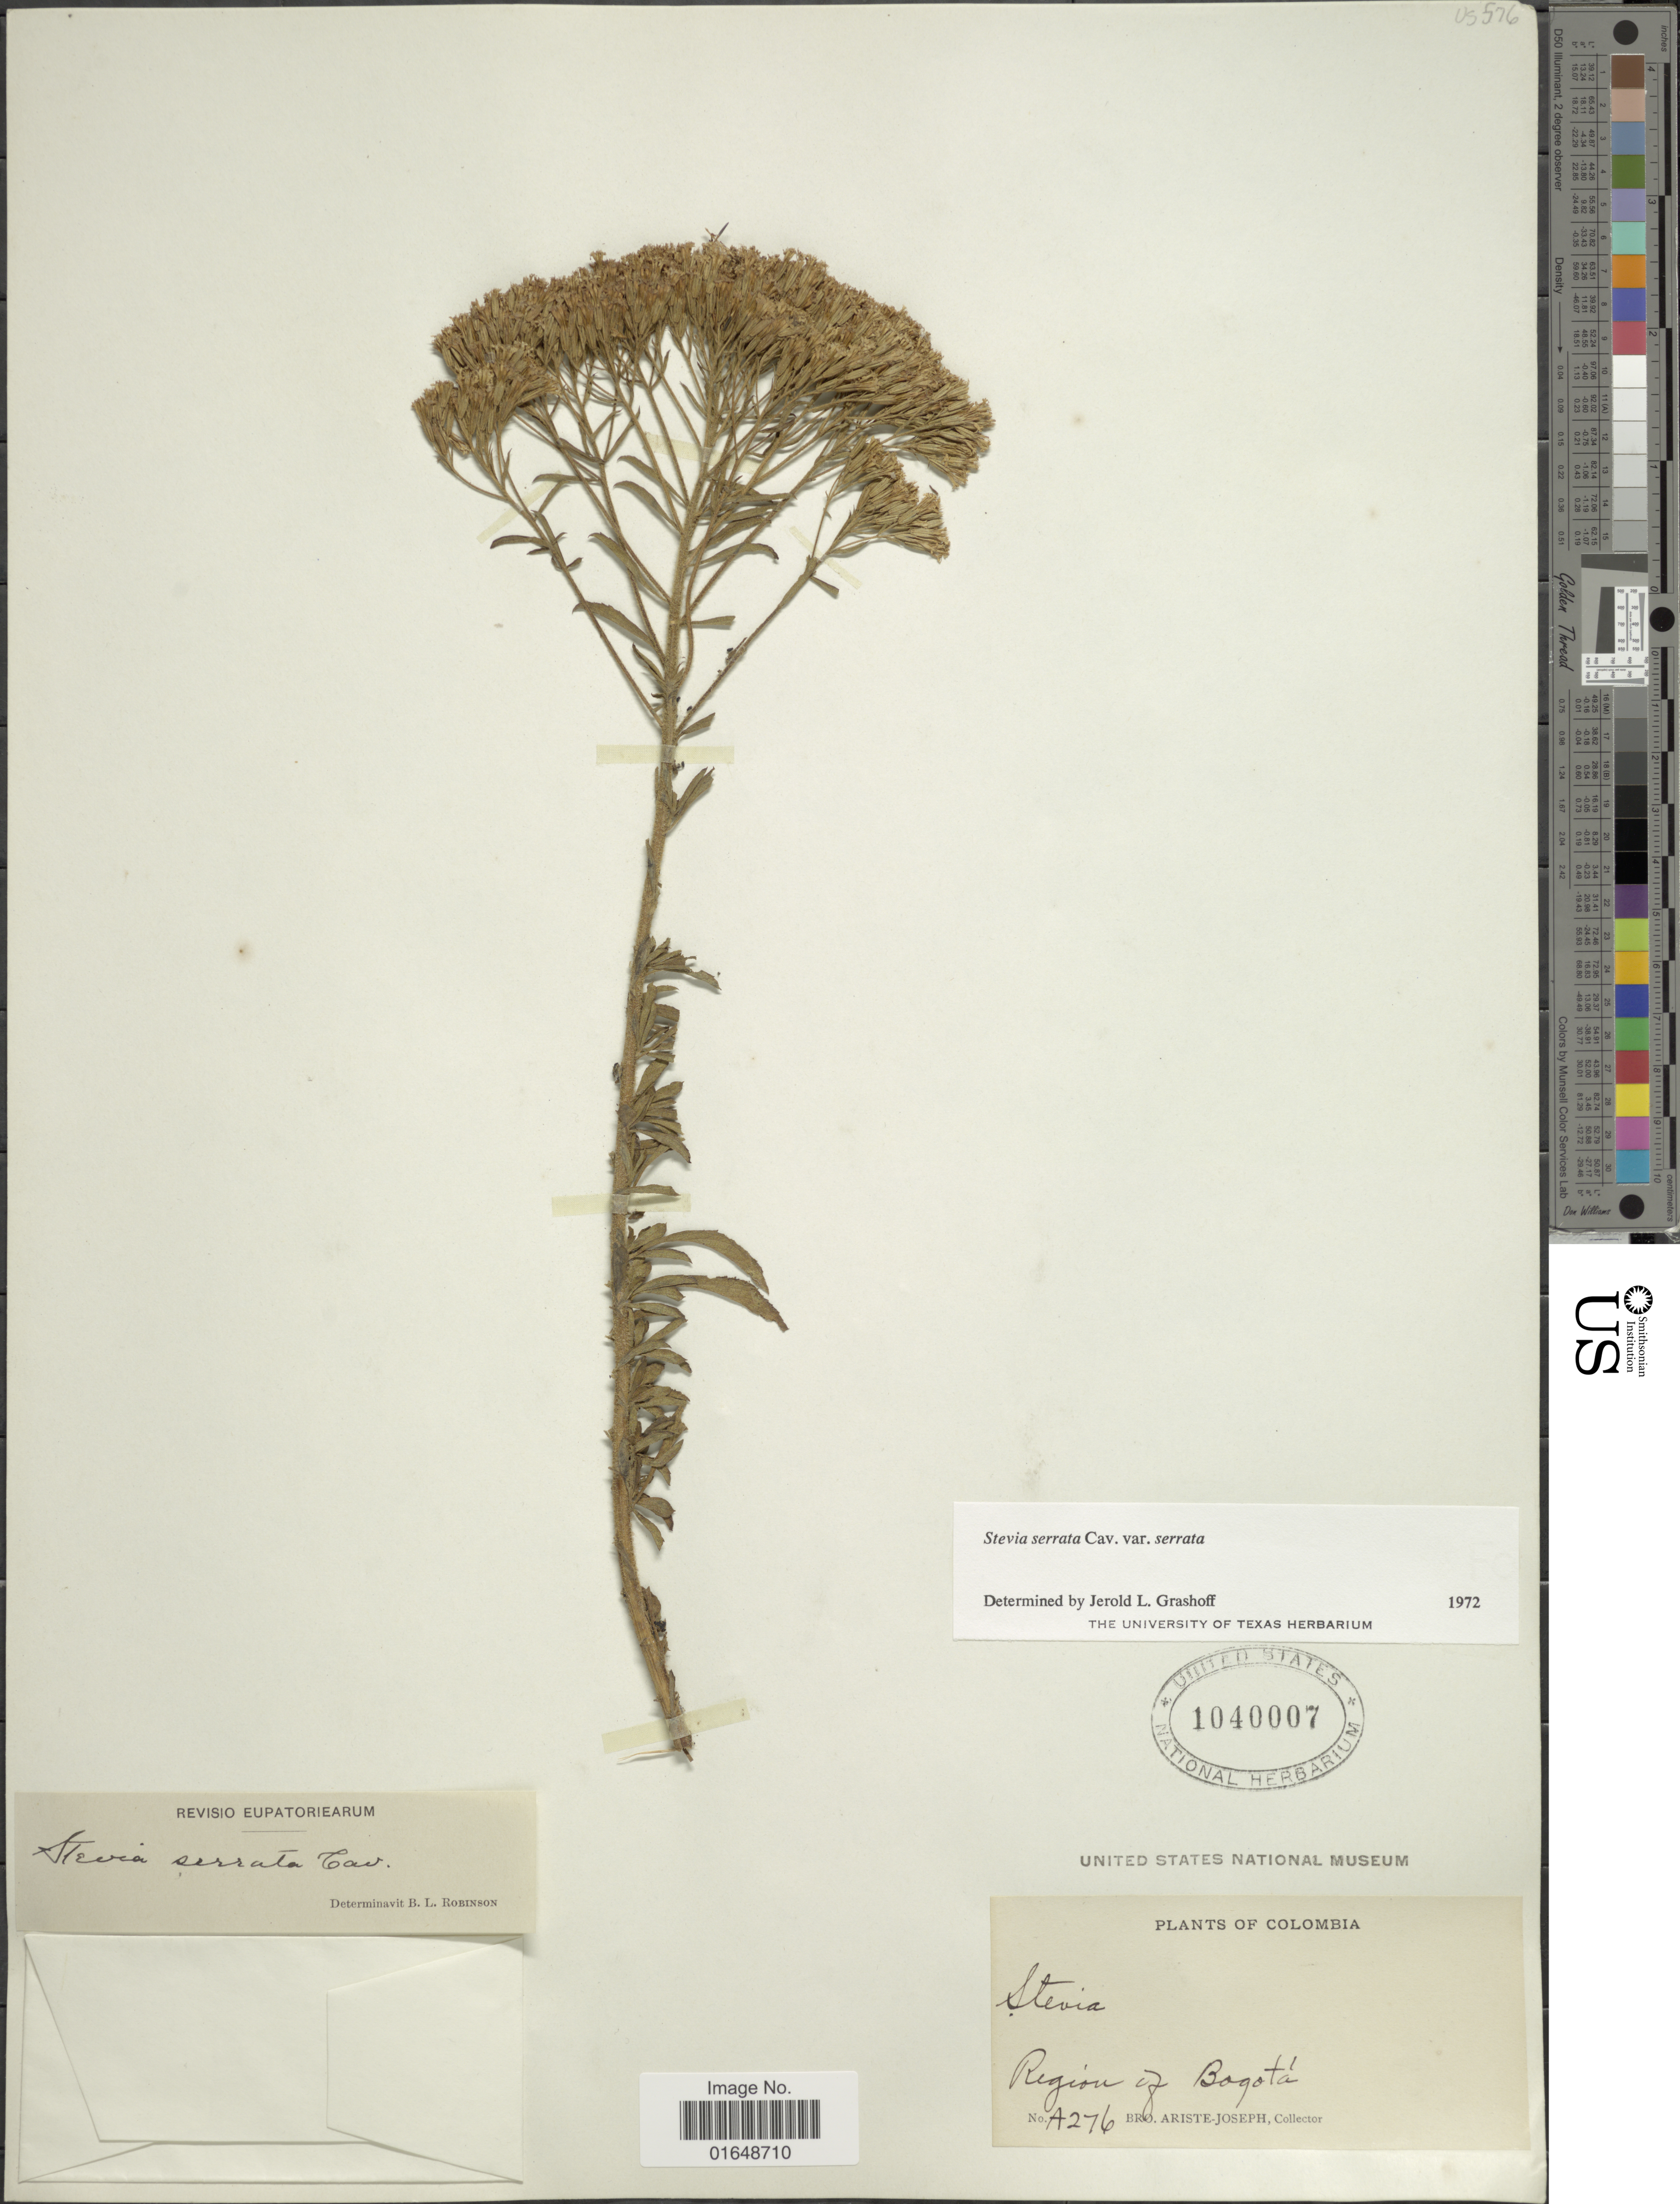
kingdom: Plantae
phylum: Tracheophyta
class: Magnoliopsida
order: Asterales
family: Asteraceae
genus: Stevia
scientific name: Stevia serrata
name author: Cav.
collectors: Bro. Ariste-Joseph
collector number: A276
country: Colombia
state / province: Bogota D.C.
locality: Region of Bogotá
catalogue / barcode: US 1040007